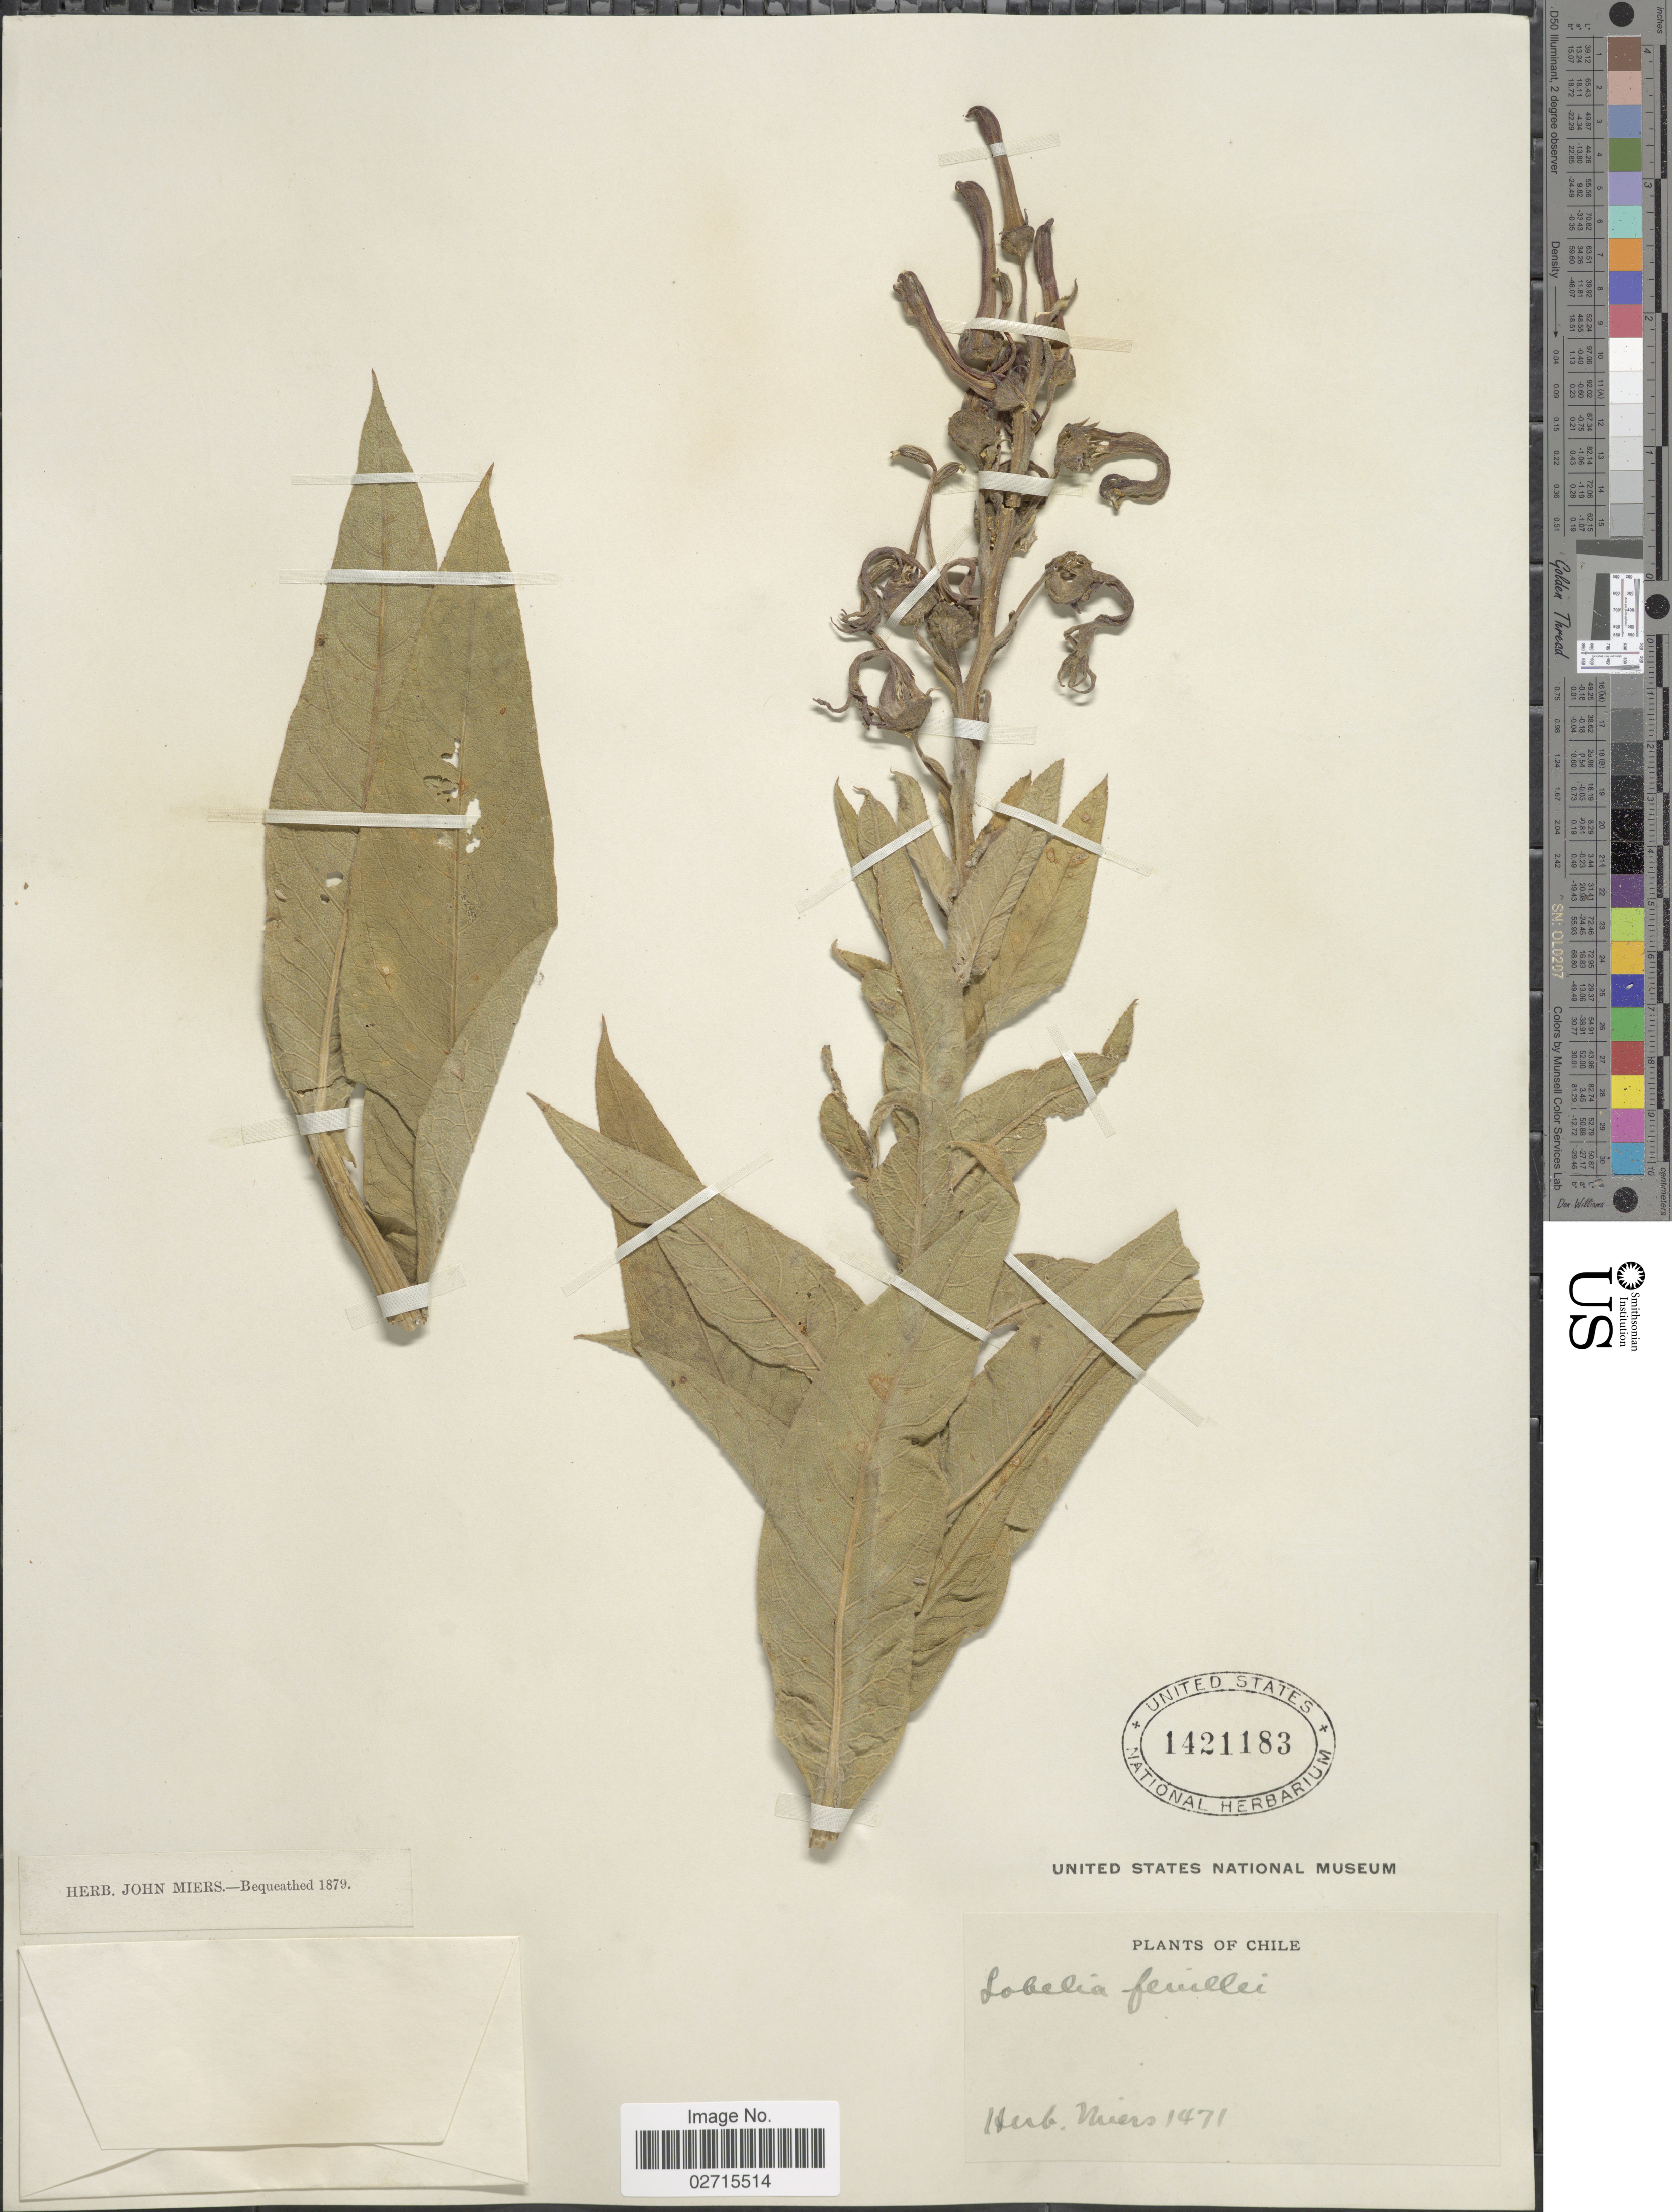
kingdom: Plantae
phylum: Tracheophyta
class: Magnoliopsida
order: Asterales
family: Campanulaceae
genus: Lobelia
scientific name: Lobelia feuillei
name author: (G. Don) G. Nicholson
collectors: ex herb. Miers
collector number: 1471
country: Chile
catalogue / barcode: US 1421183